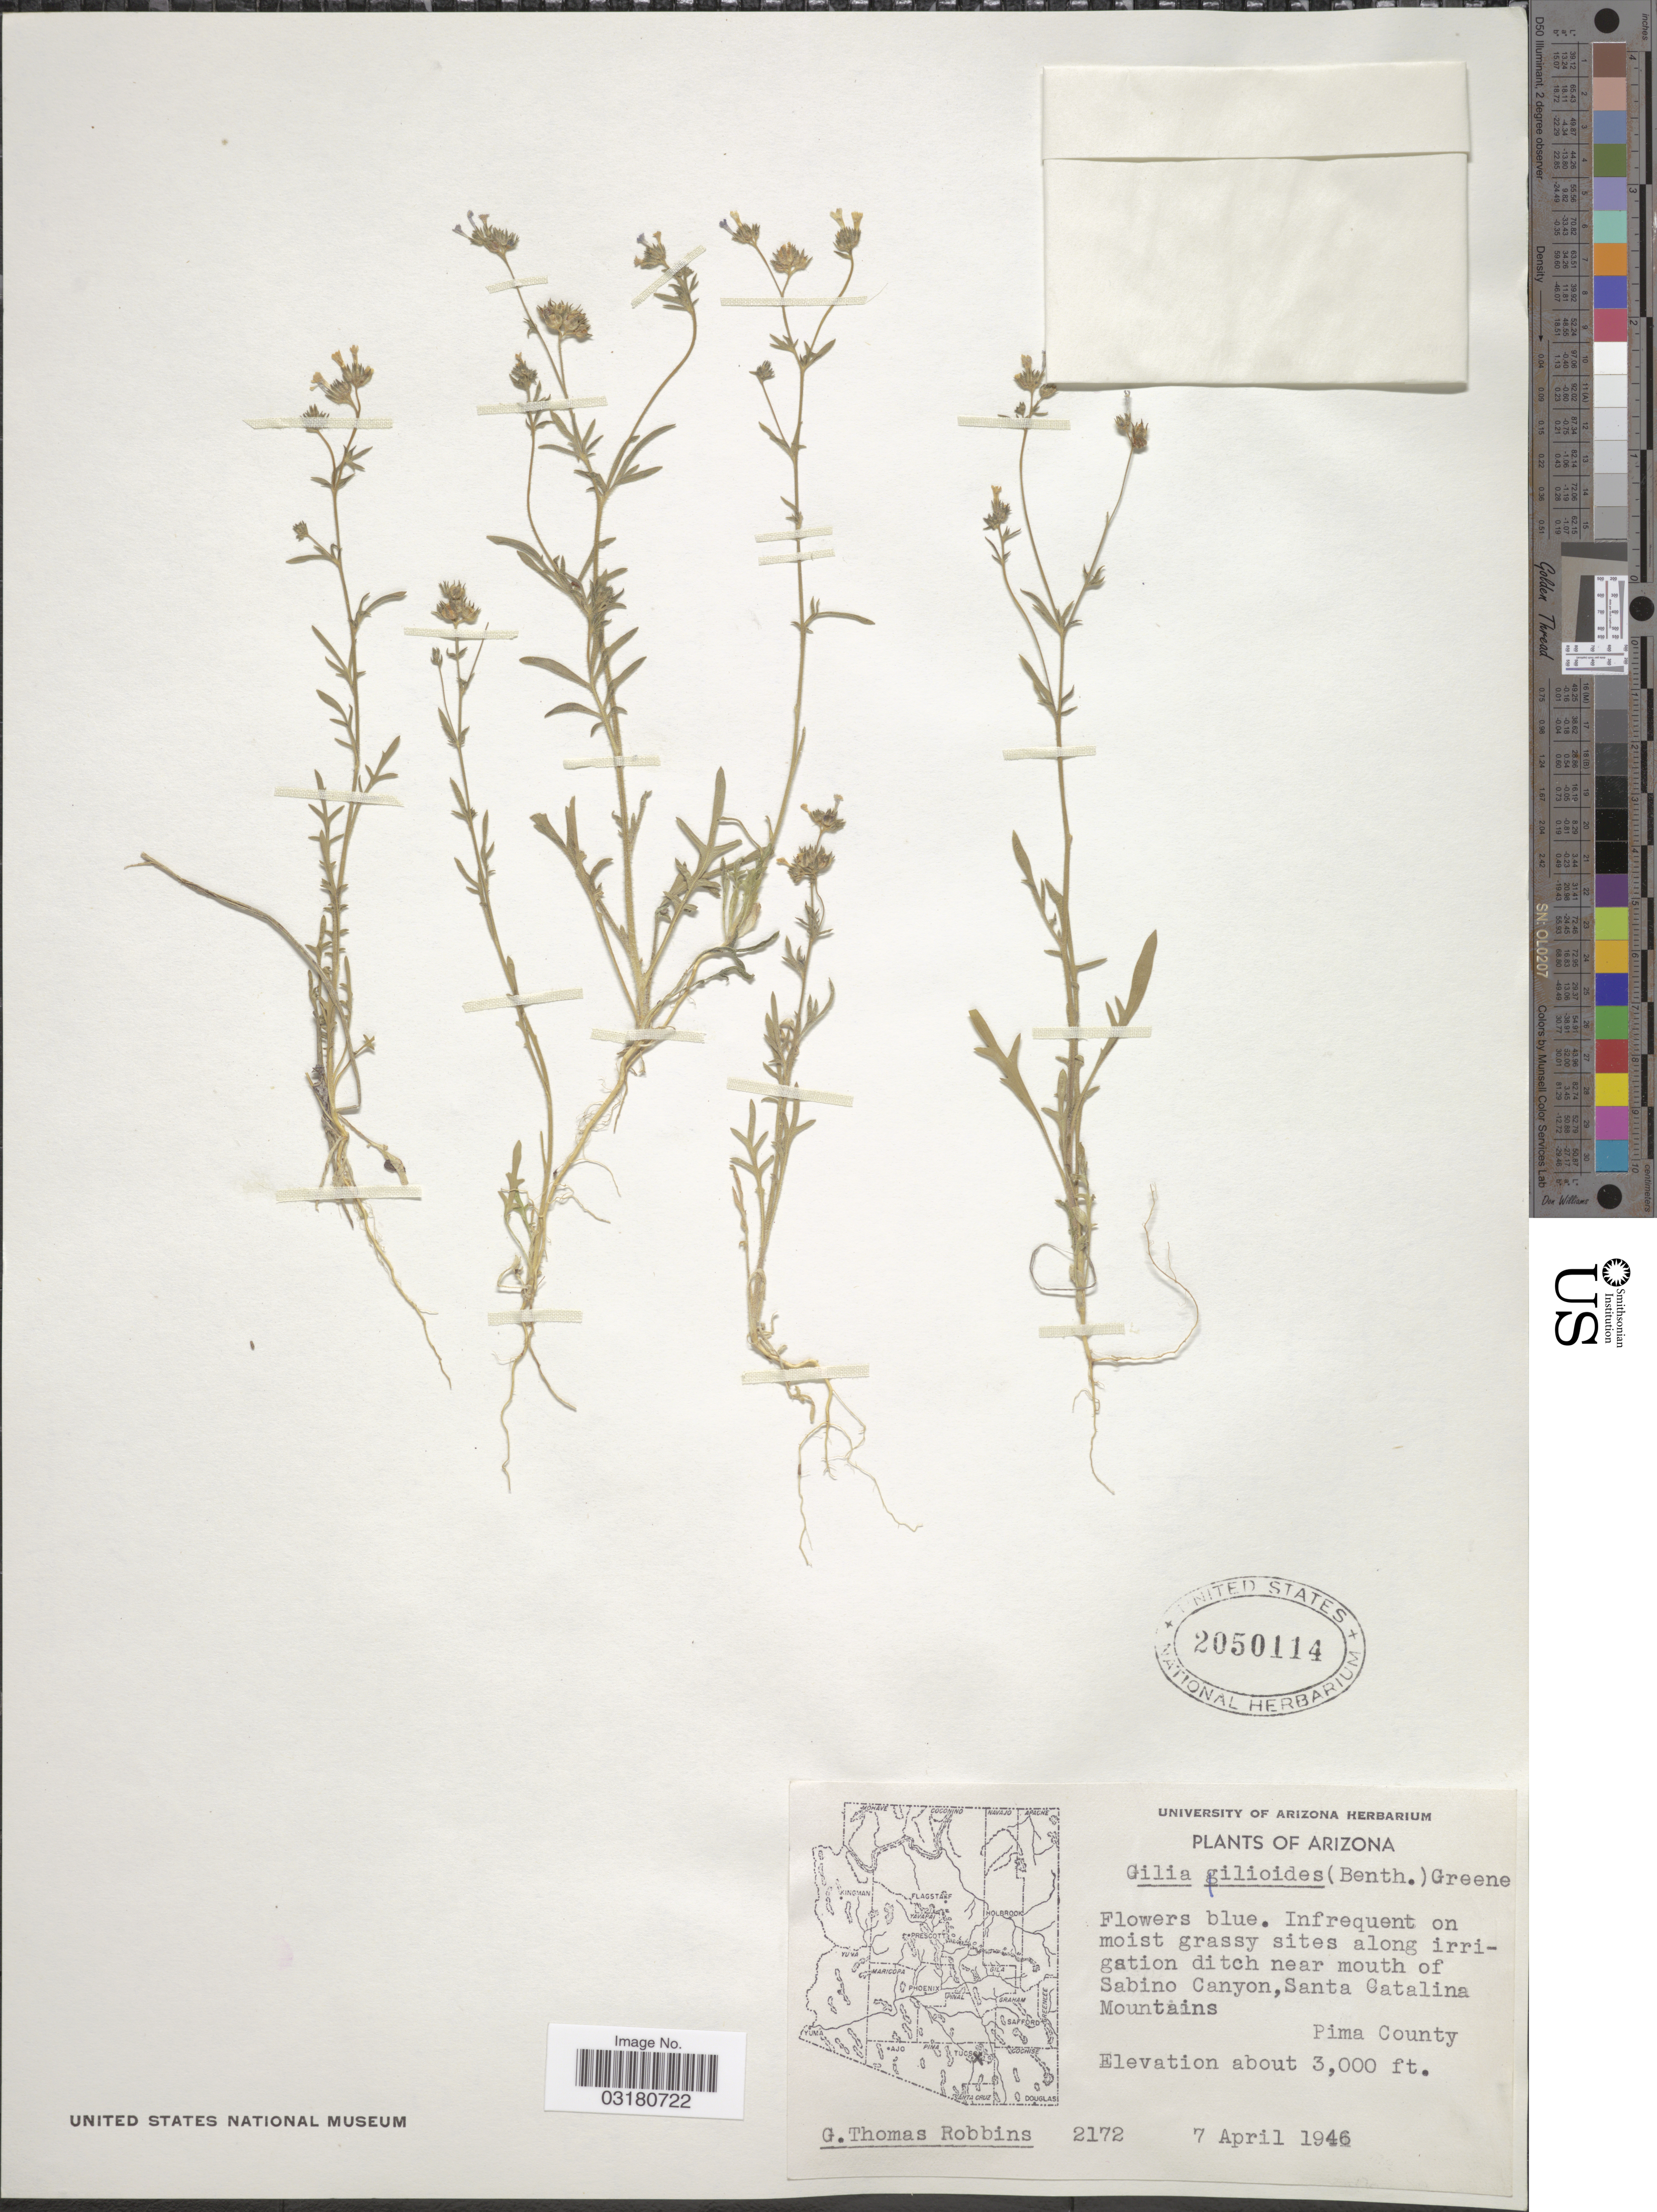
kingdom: Plantae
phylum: Tracheophyta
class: Magnoliopsida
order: Ericales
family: Polemoniaceae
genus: Allophyllum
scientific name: Allophyllum gilioides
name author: (Benth.) Benth.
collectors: G. T. Robbins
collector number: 2172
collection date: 1946-04-07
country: United States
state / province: Arizona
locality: Infrequent on moist grassy sites along irrigation ditch near mouth of Sabino Canyon, Santa Catalina Mountains. Pima County.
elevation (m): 914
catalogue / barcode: US 2050114